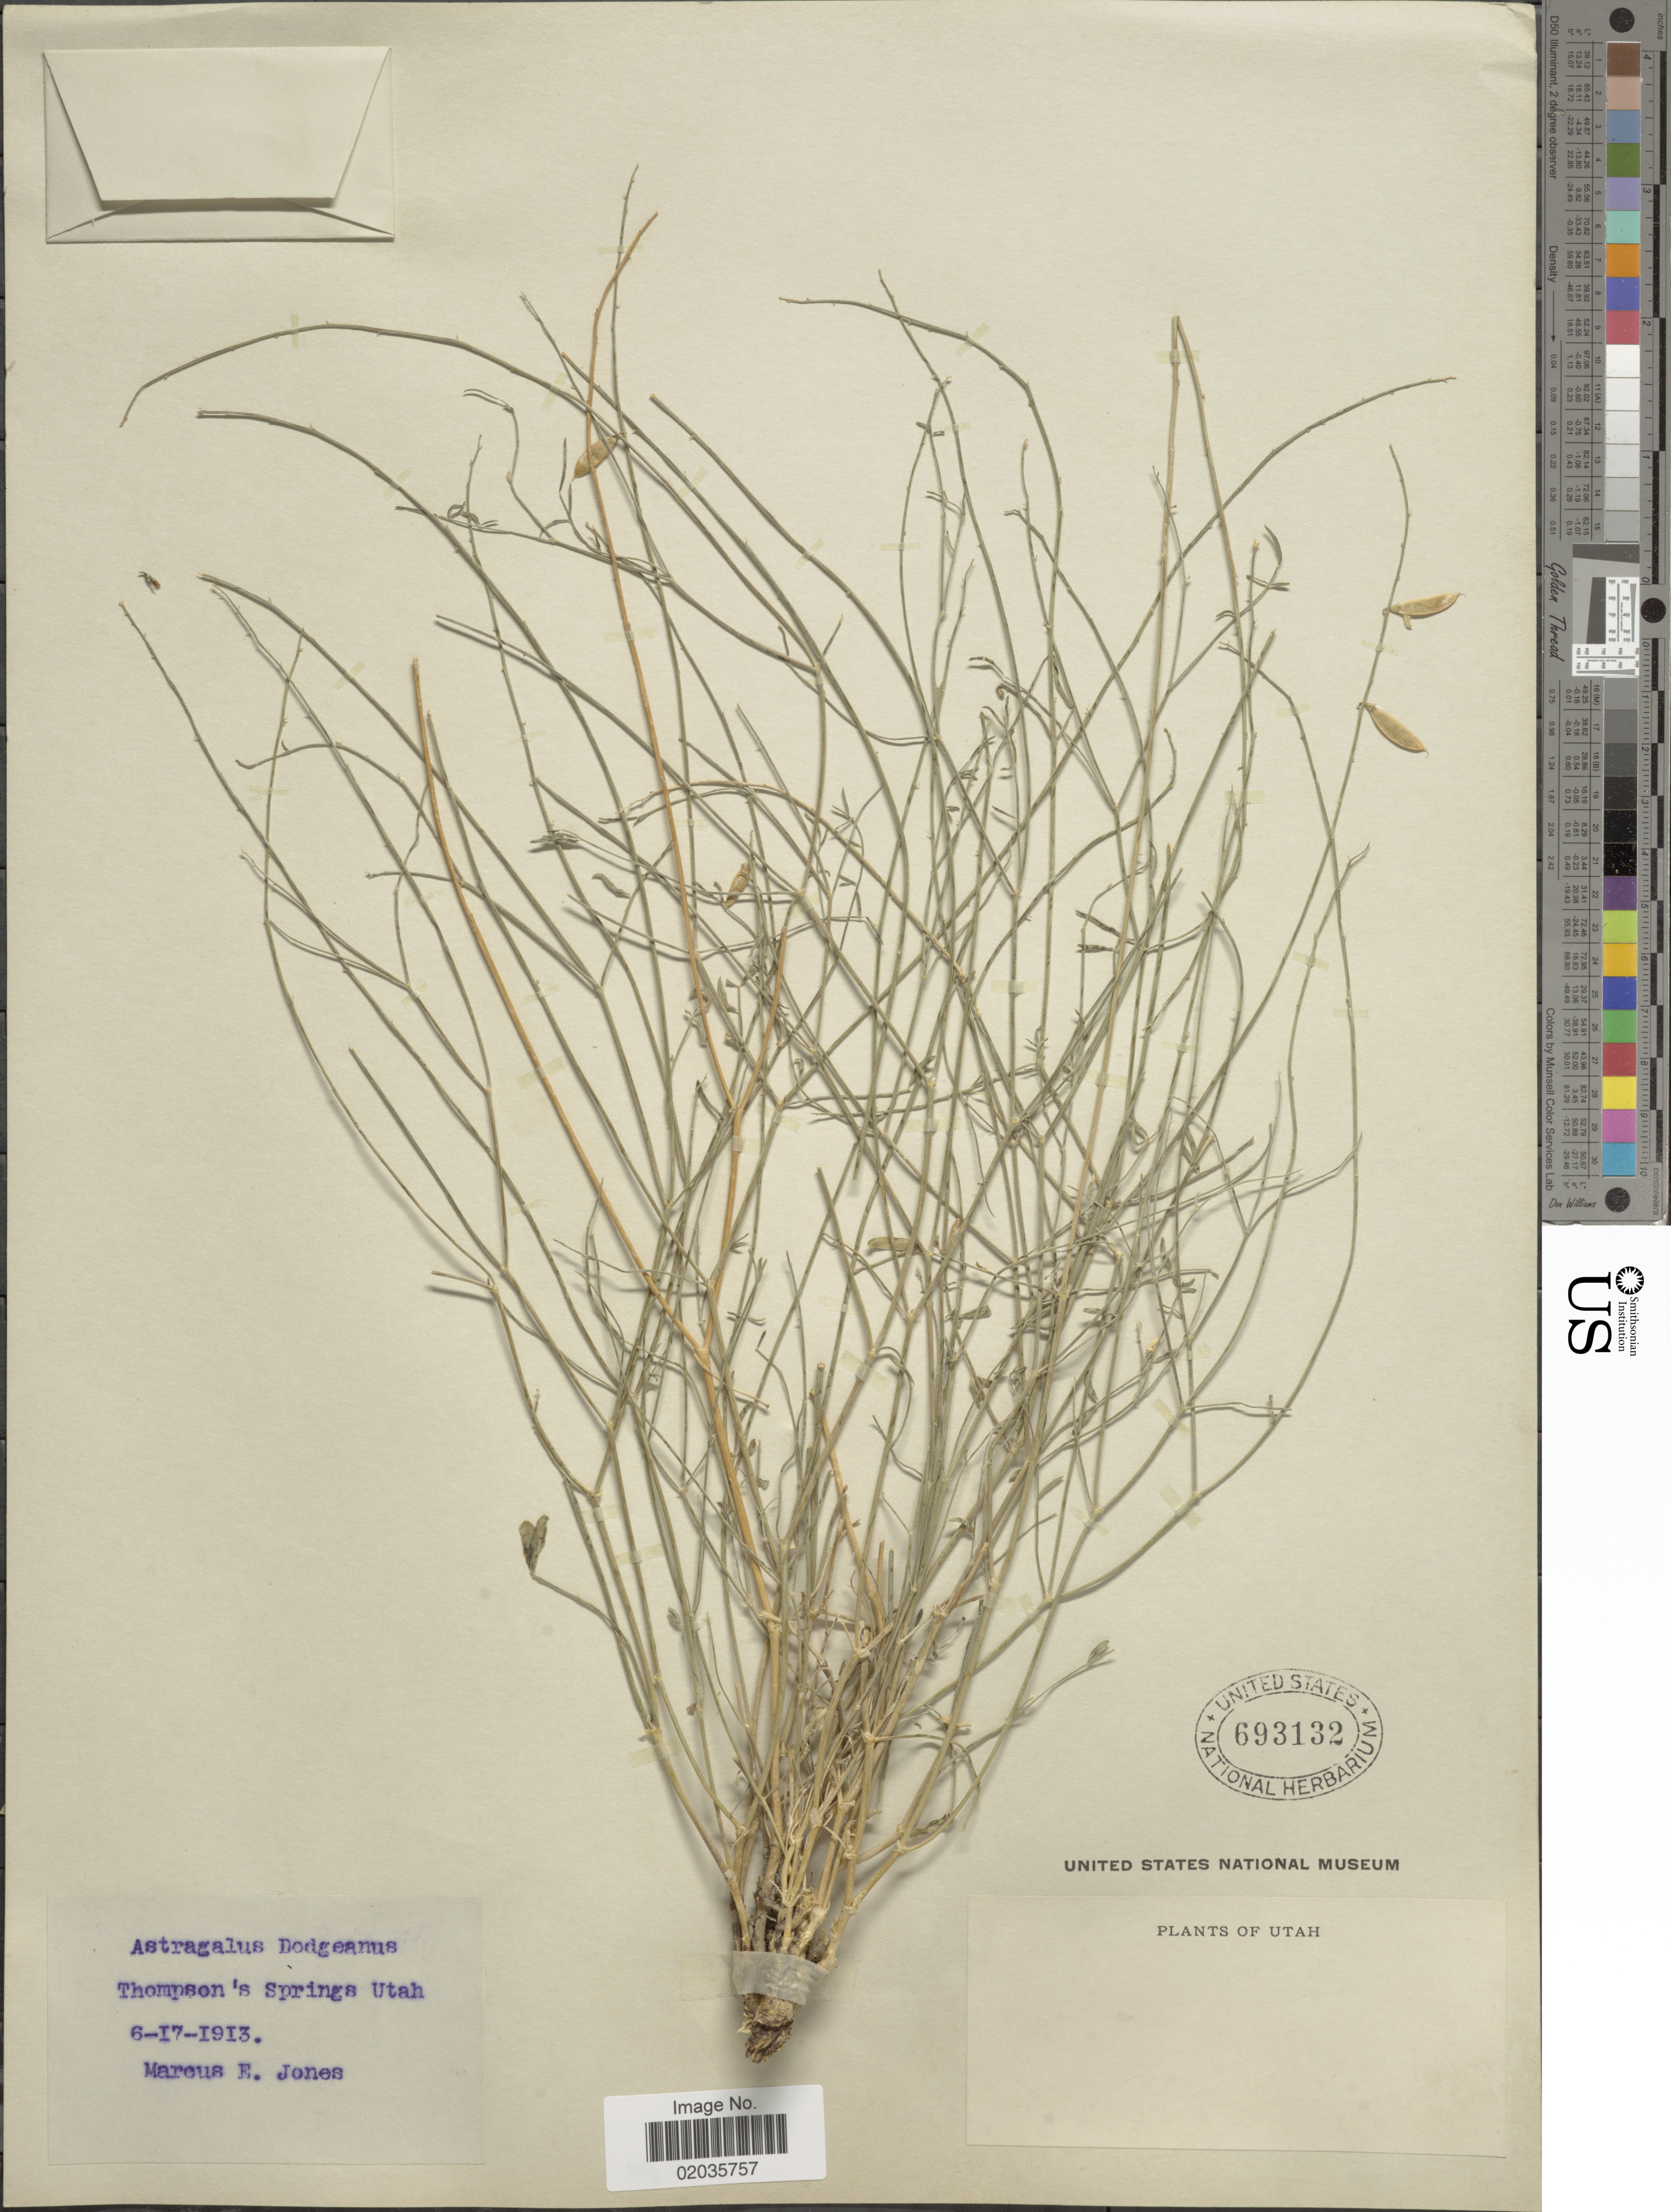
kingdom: Plantae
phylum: Tracheophyta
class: Magnoliopsida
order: Fabales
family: Fabaceae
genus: Astragalus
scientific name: Astragalus wingatanus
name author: S. Watson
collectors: M. E. Jones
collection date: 1913-06-17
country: United States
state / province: Utah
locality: Thompson's Springs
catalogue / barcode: US 693132